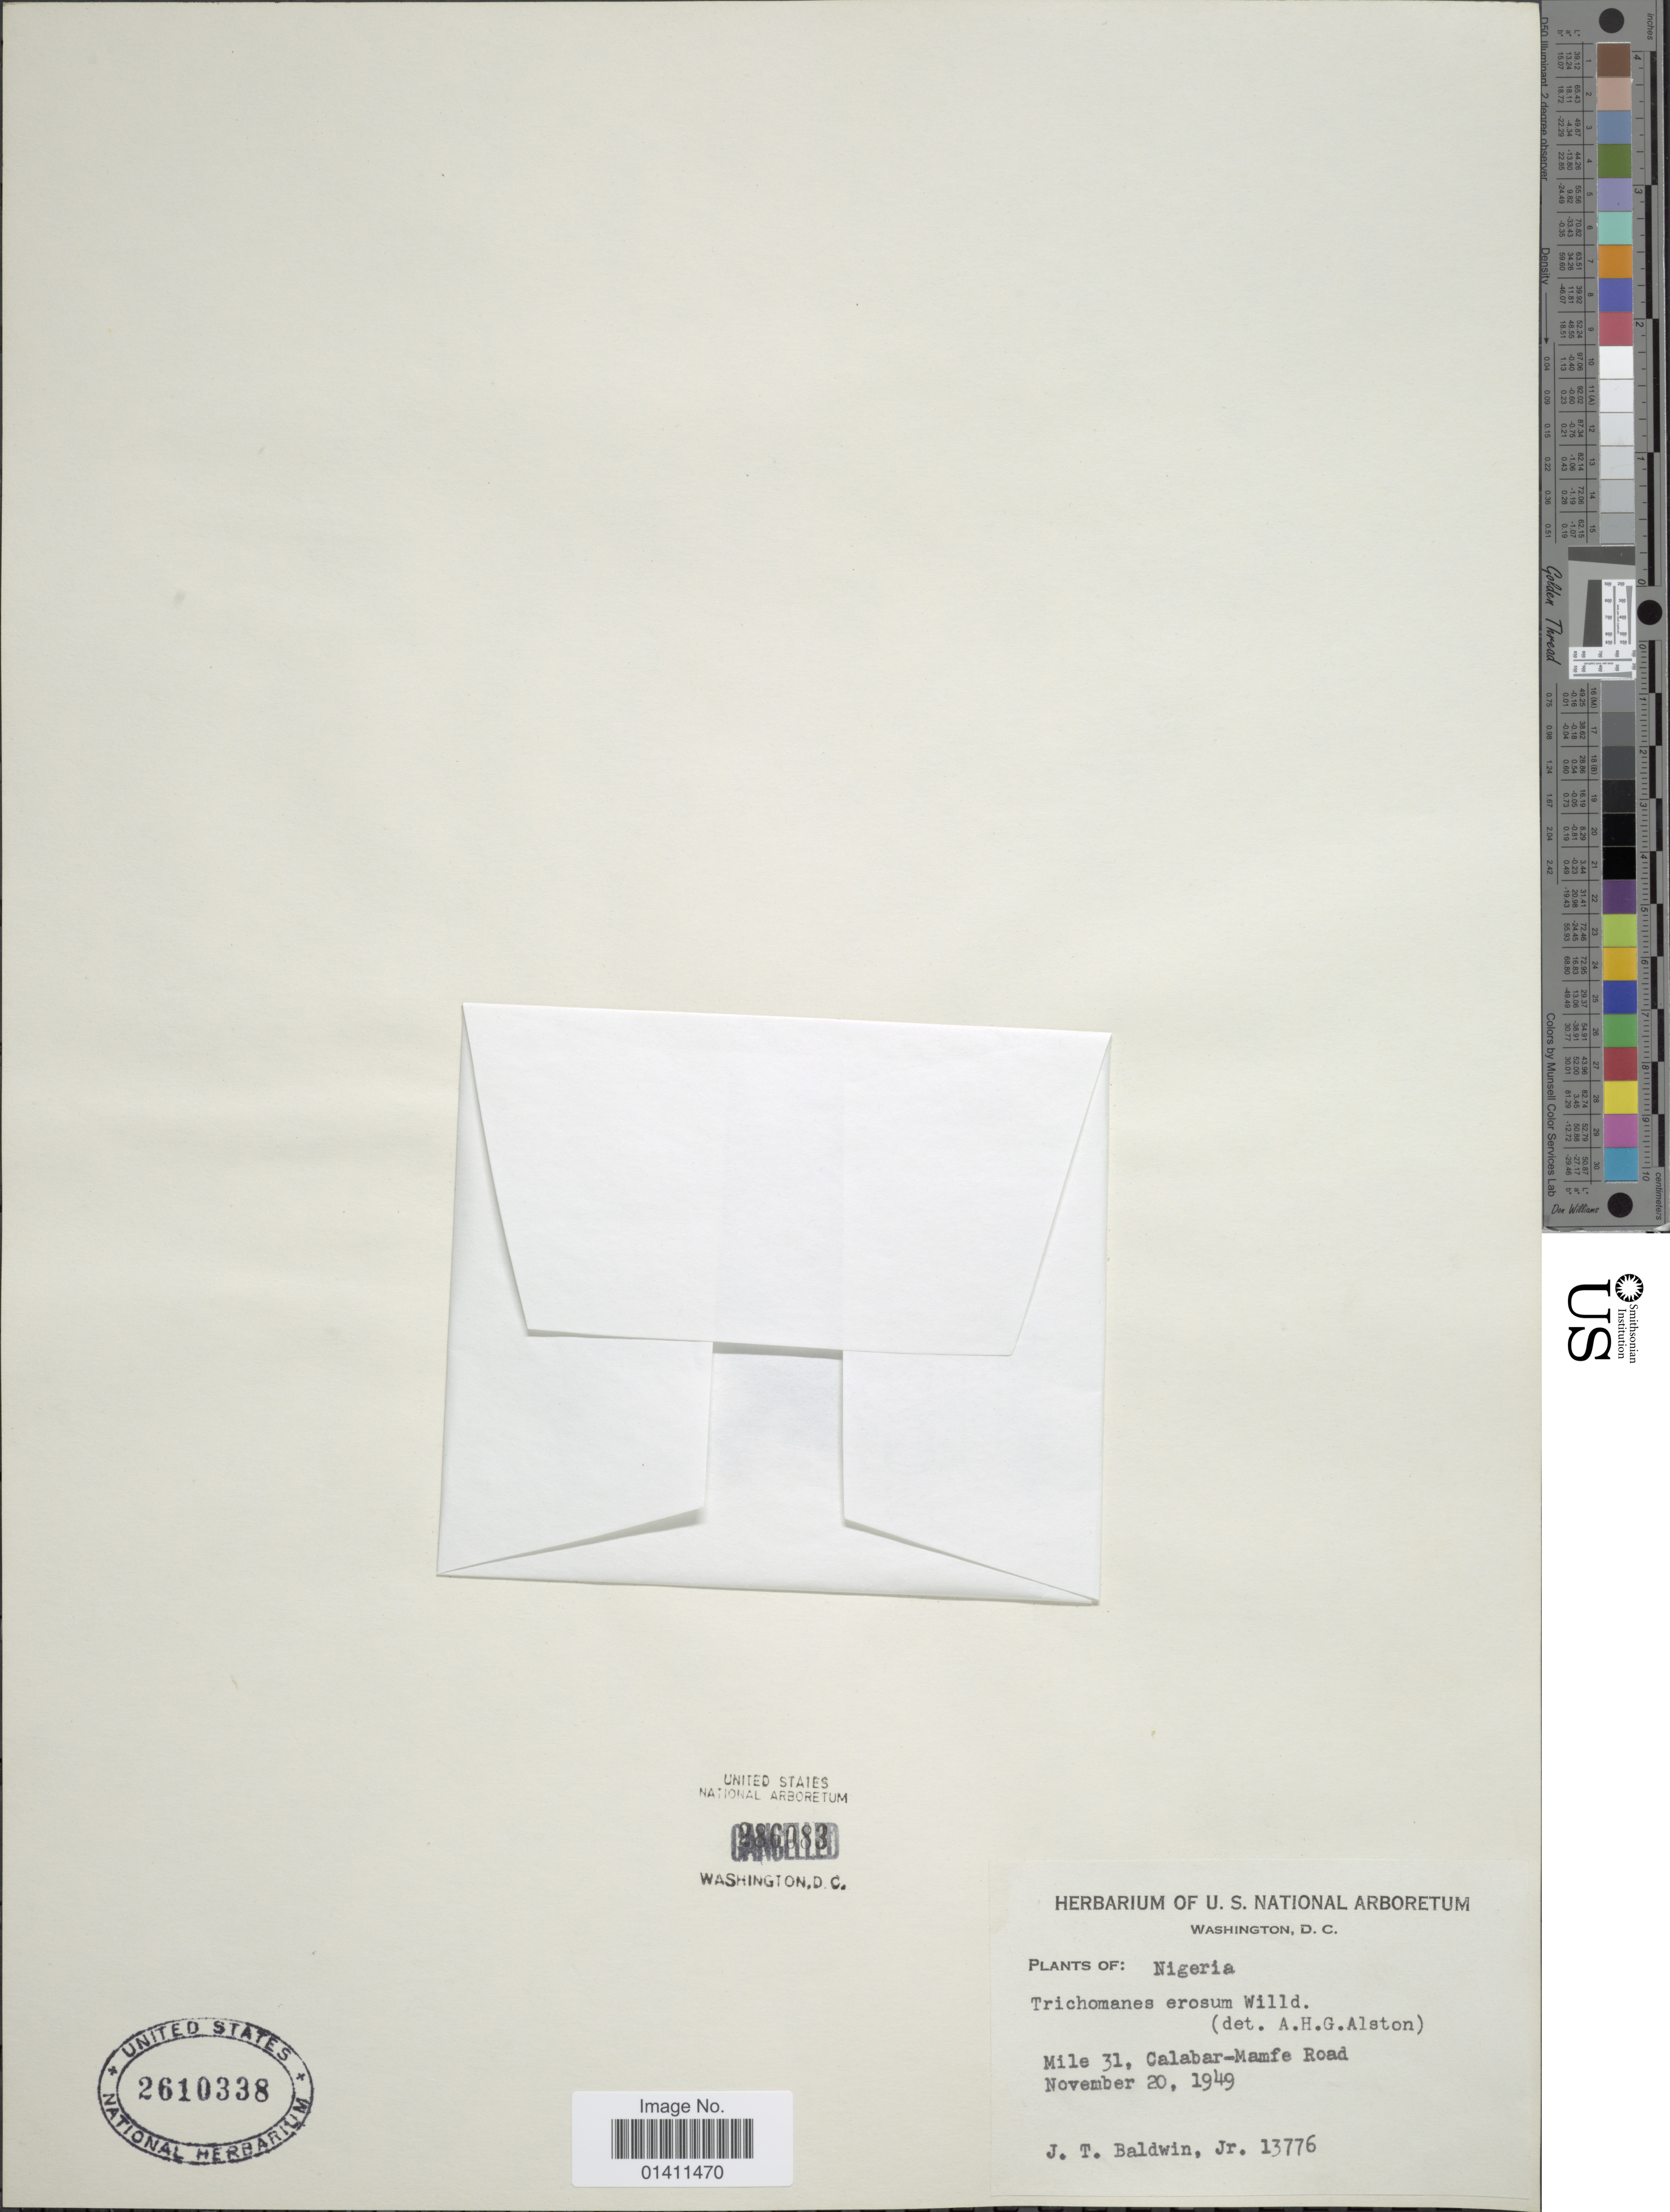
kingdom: Plantae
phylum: Tracheophyta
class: Polypodiopsida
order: Hymenophyllales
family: Hymenophyllaceae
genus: Didymoglossum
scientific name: Didymoglossum erosum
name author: (Willd.) J.P. Roux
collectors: J. T. Baldwin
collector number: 13776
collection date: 1949-11-20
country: Nigeria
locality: Mile 31, Calabar-Mamfe Road.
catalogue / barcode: US 2610338